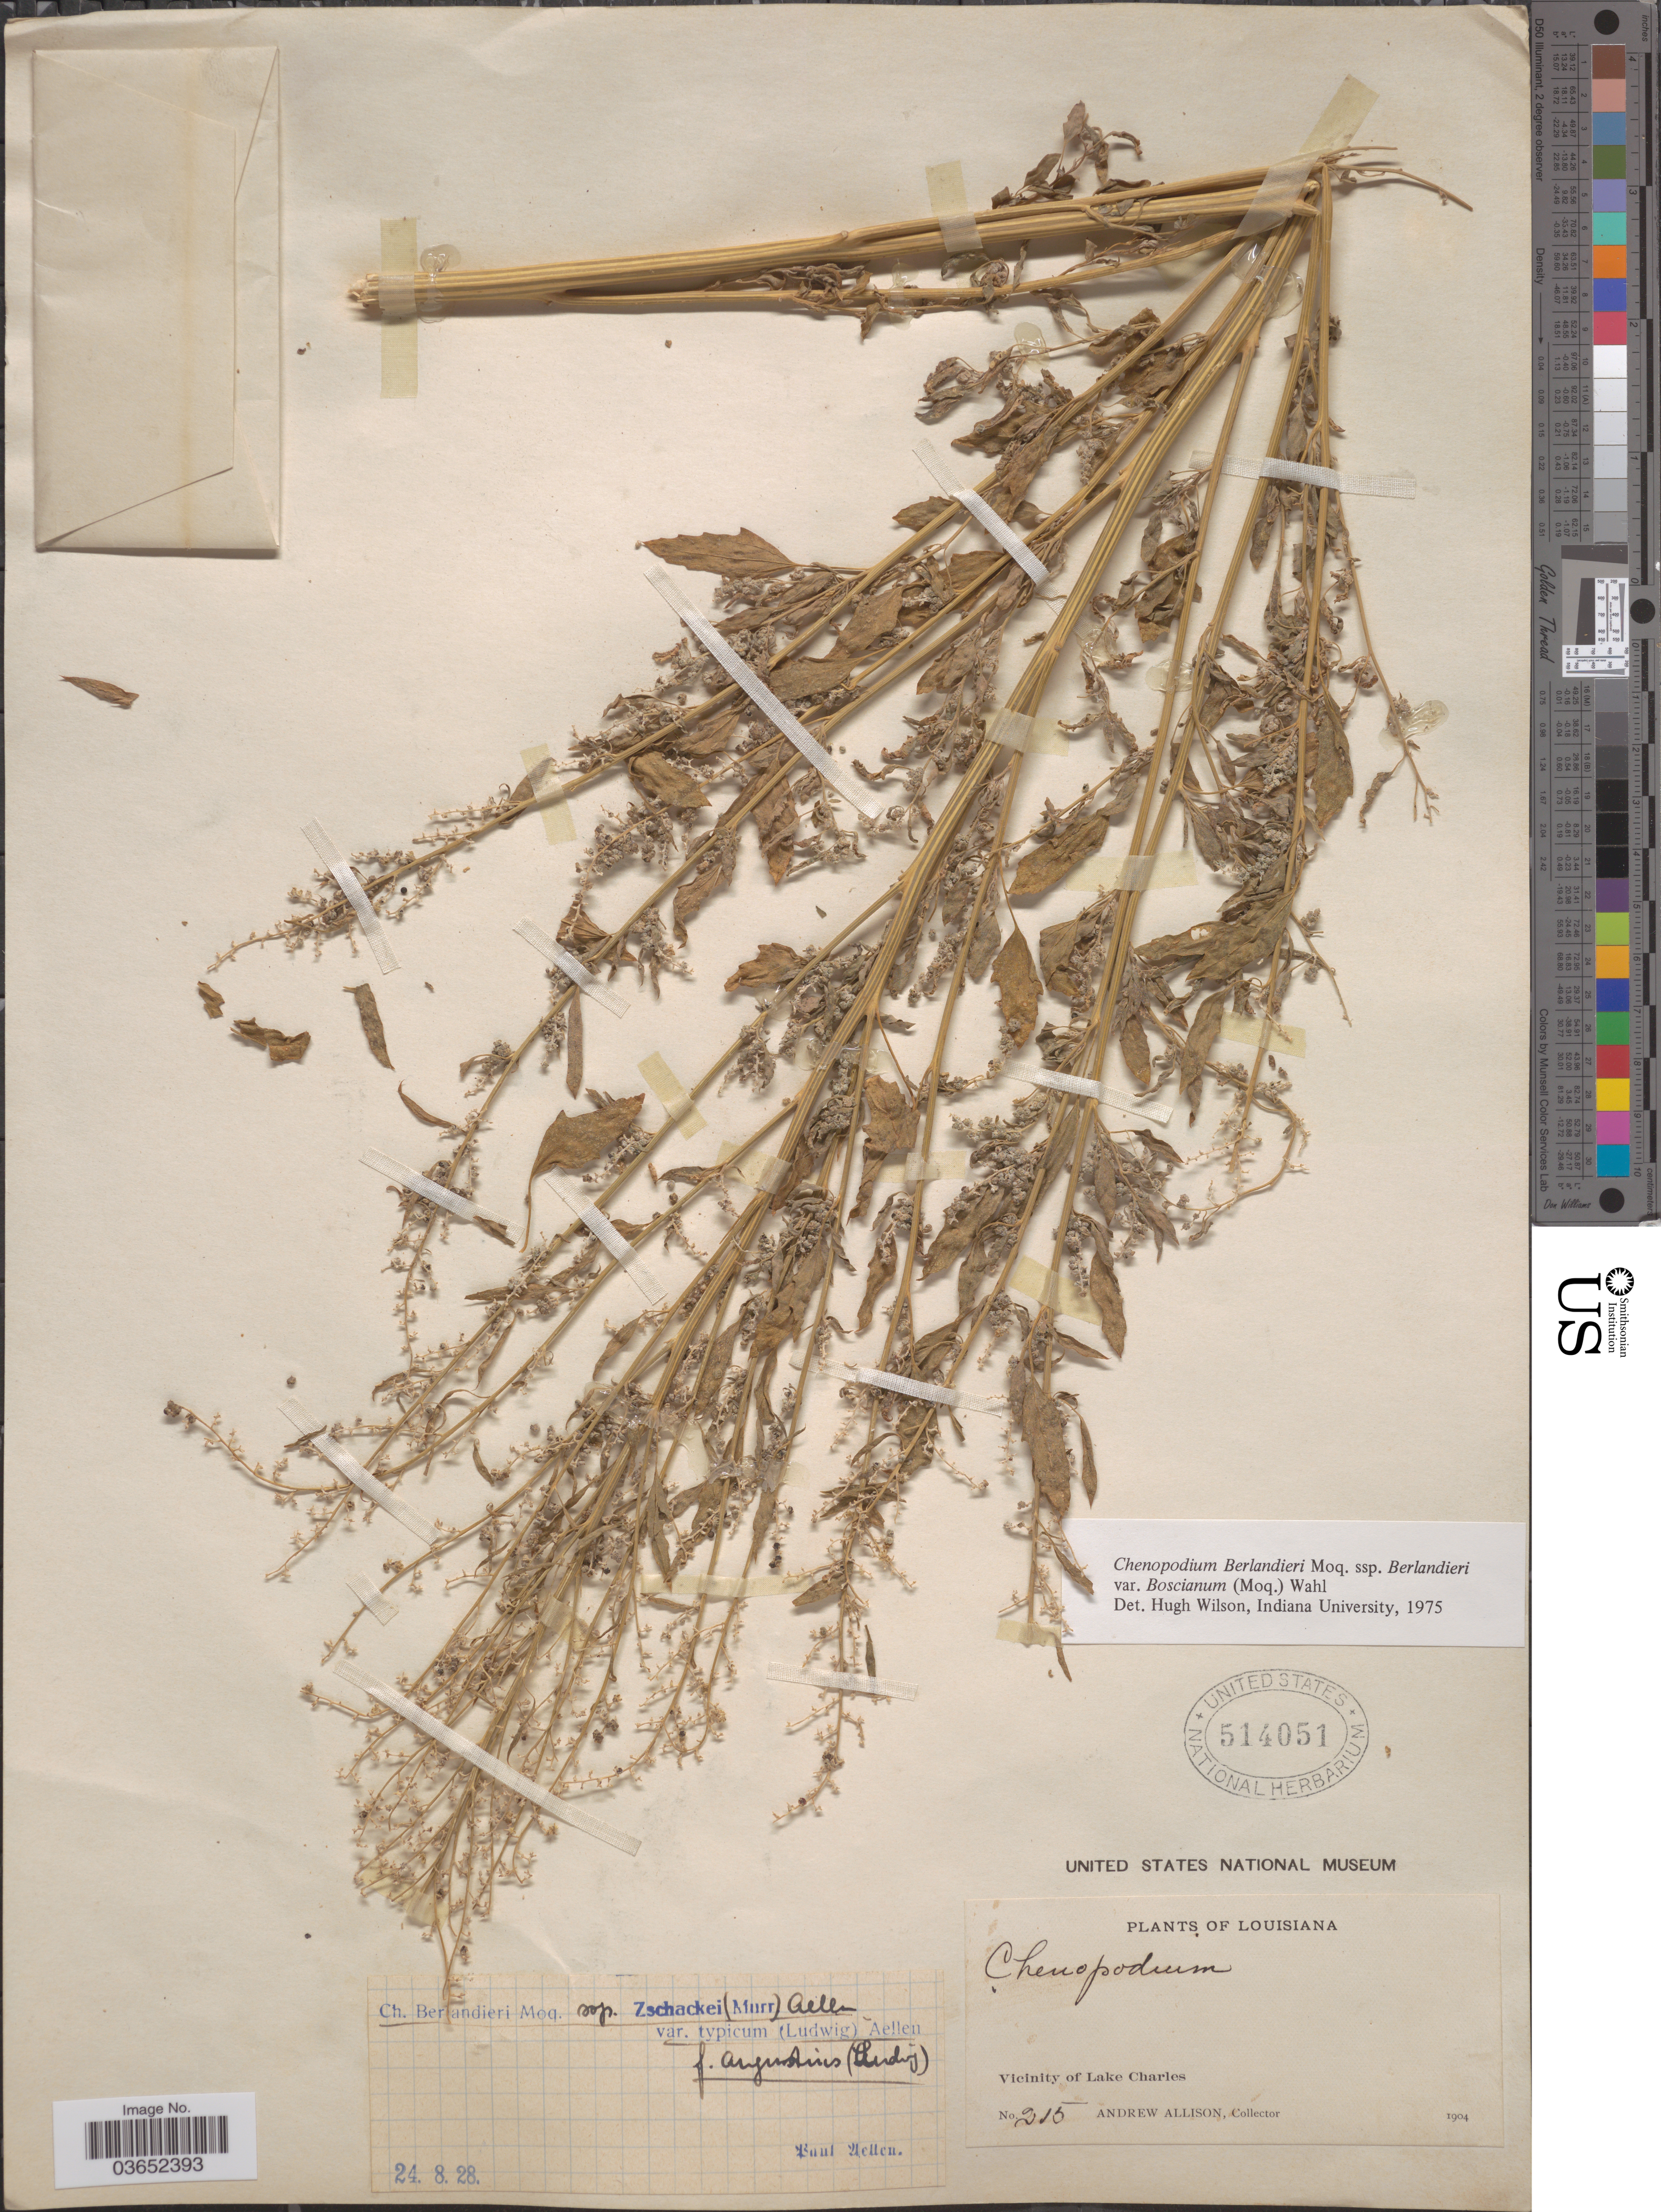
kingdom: Plantae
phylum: Tracheophyta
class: Magnoliopsida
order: Caryophyllales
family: Amaranthaceae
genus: Chenopodium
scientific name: Chenopodium berlandieri var. boscianum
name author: (Moq.) Wahl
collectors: A. Allison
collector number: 215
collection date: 1904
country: United States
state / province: Louisiana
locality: Vicinity of Lake Charles.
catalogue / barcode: US 514051